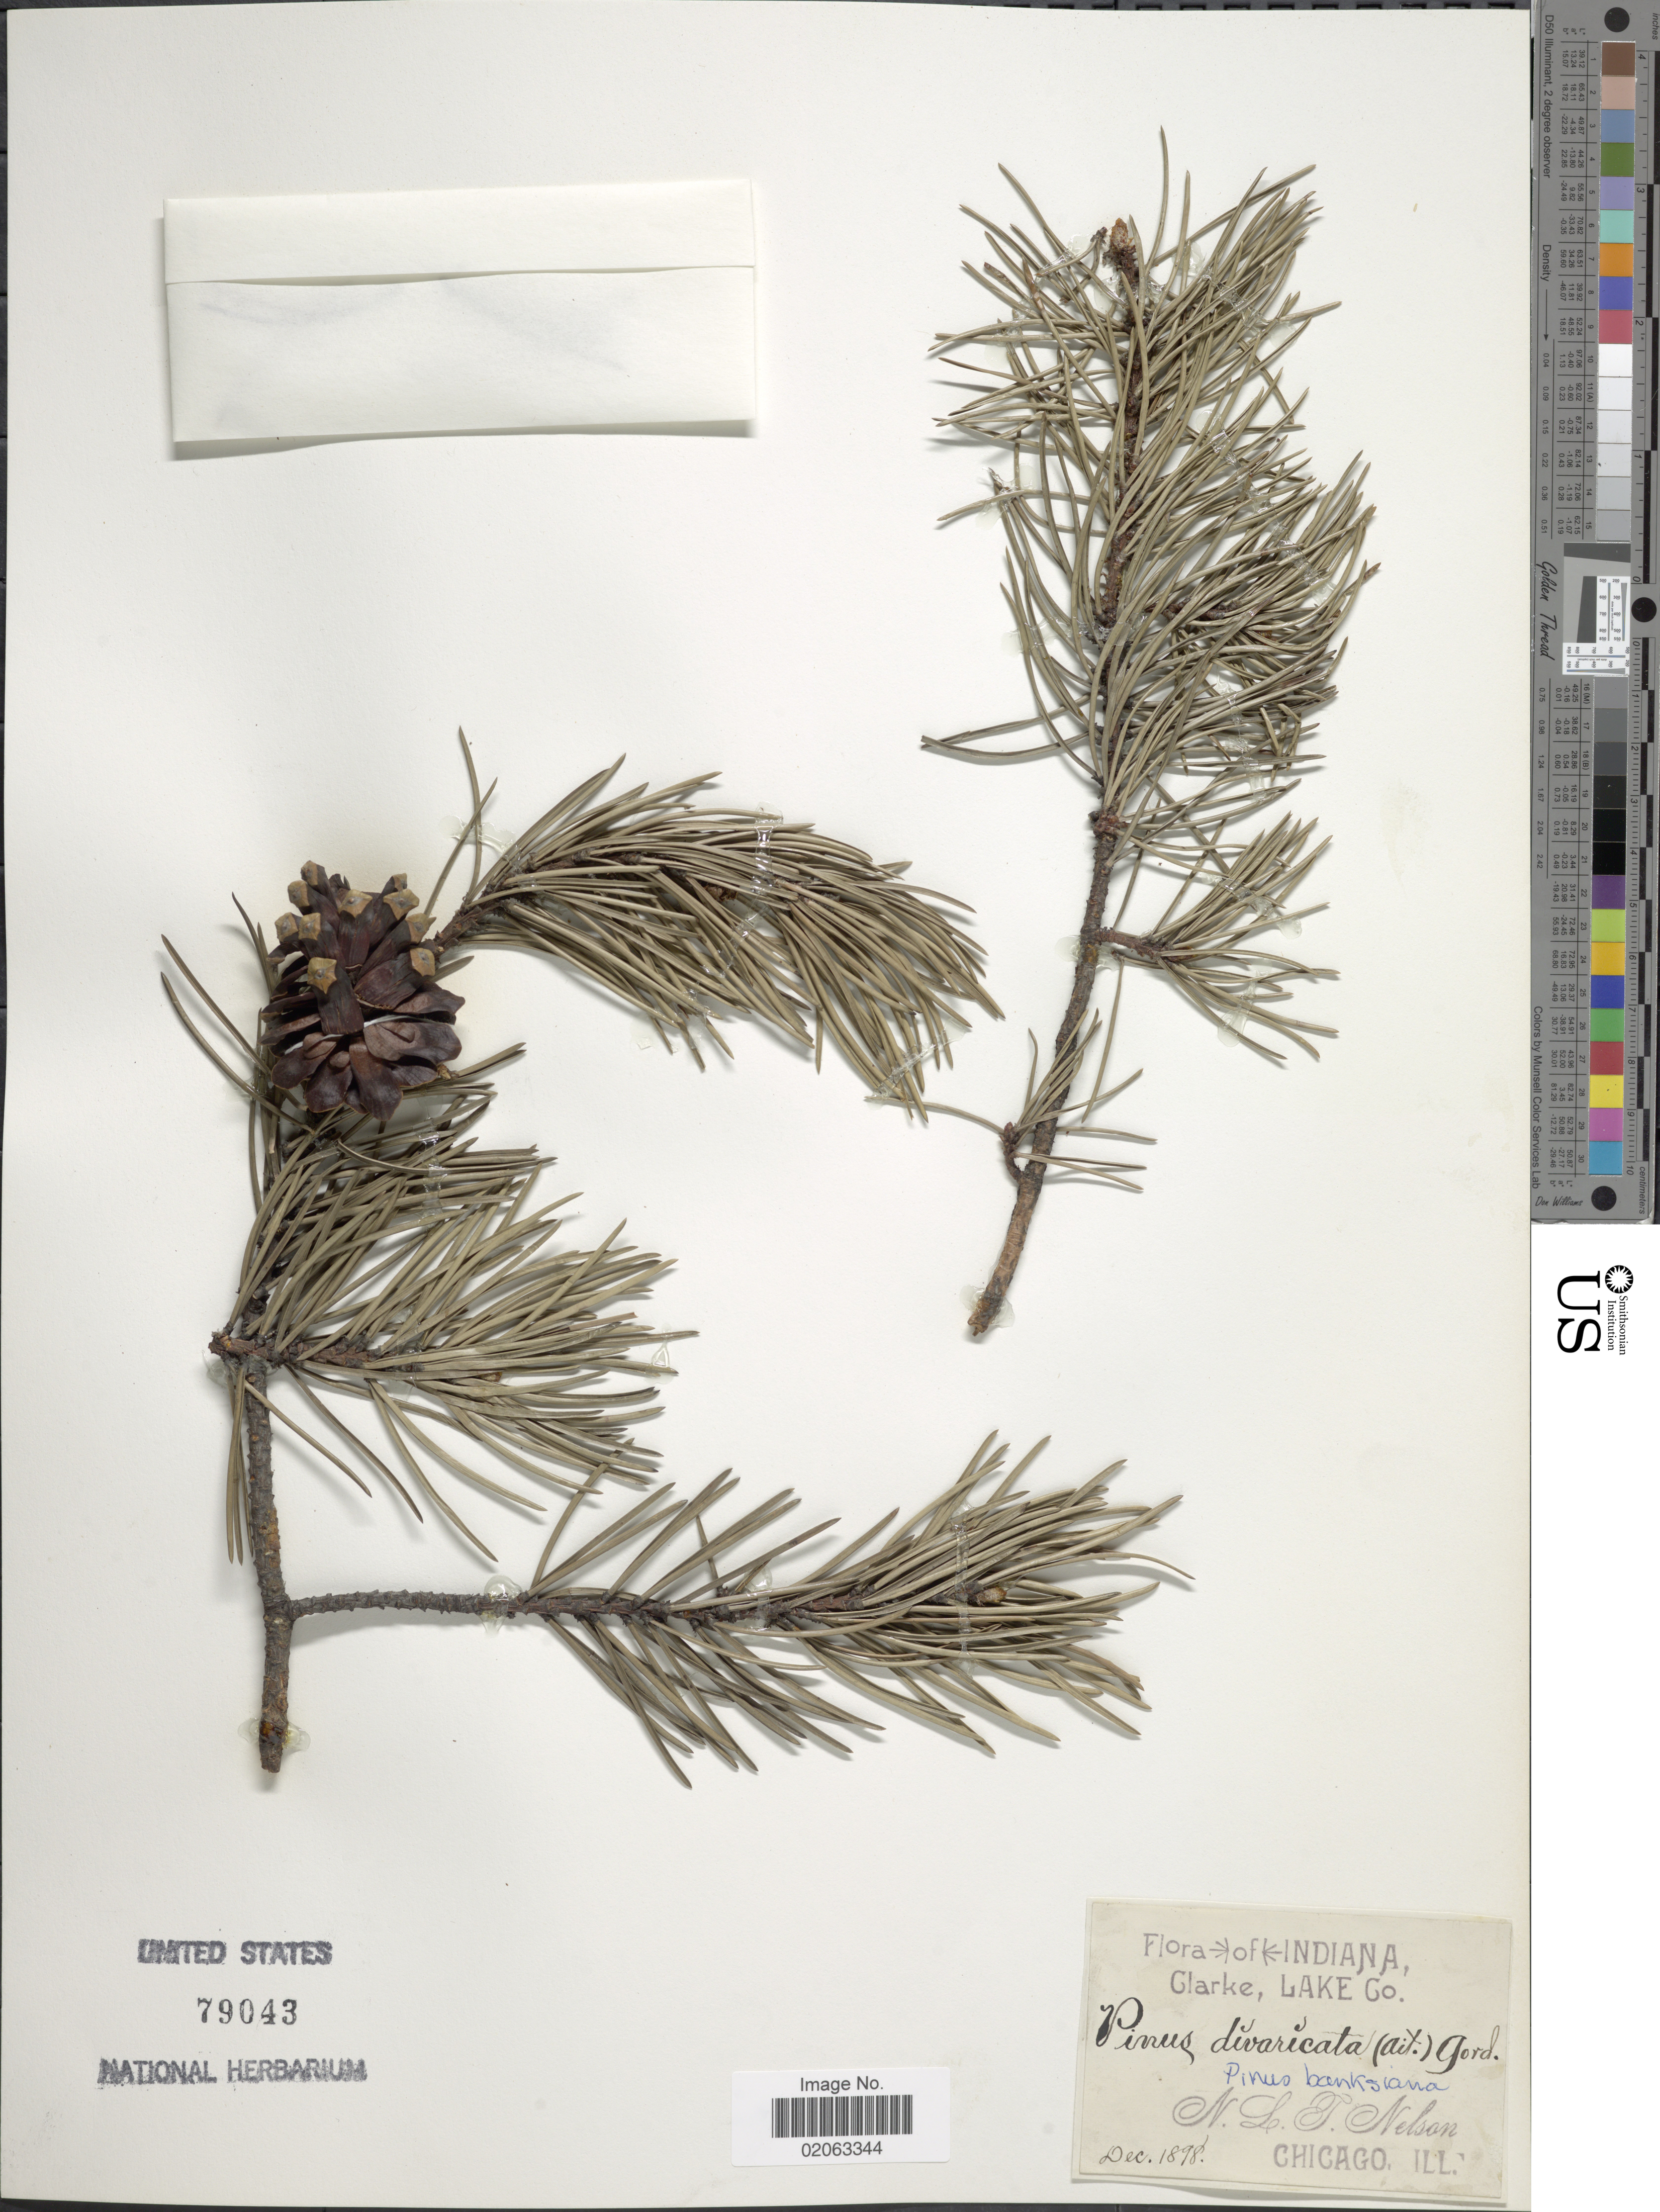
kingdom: Plantae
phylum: Tracheophyta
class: Pinopsida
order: Pinales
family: Pinaceae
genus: Pinus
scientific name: Pinus banksiana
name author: Lamb.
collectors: N. L. T. Nelson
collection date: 1898-12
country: United States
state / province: Indiana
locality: Clarke, Lake Co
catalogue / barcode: US 79043